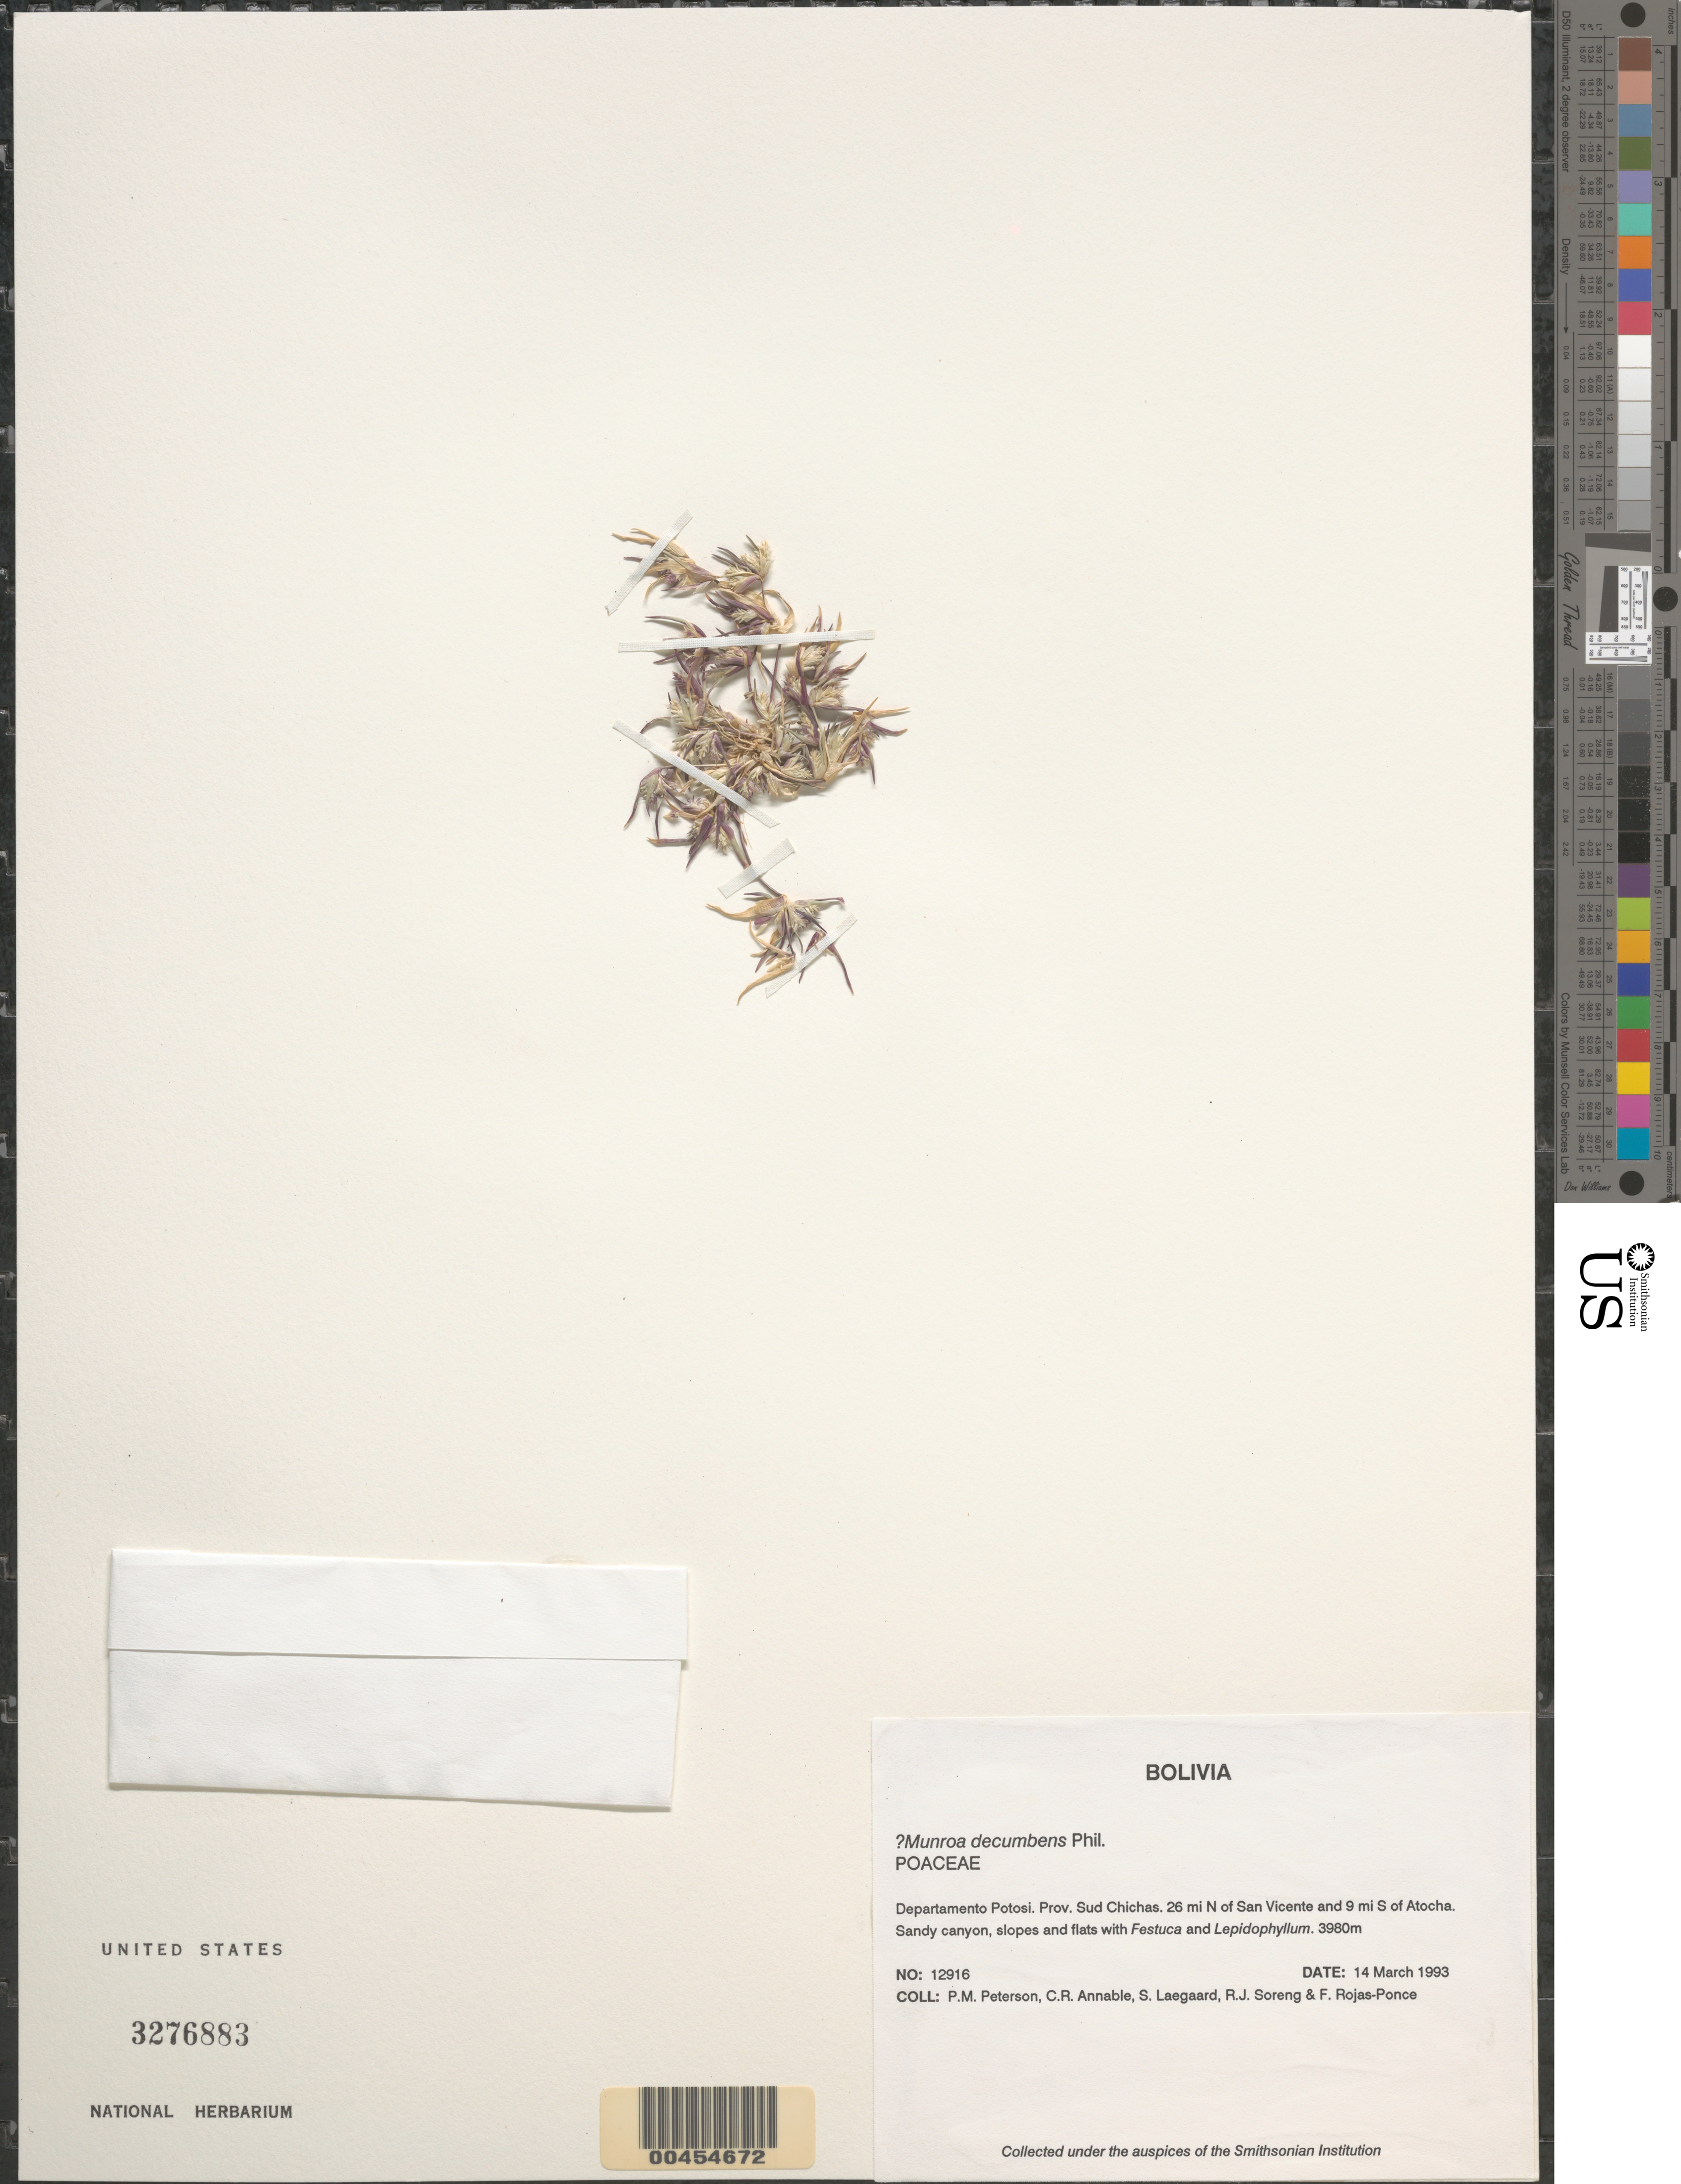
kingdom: Plantae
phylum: Tracheophyta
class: Liliopsida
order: Poales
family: Poaceae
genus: Munroa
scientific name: Munroa decumbens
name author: Phil.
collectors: P. M. Peterson, C. R. Annable, S. Lægaard, R. J. Soreng & F. Rojas-Ponce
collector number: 12916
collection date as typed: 14 Mar 1993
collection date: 1993-03-14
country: Bolivia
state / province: Potosí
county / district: Sud Chichas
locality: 26 mi N of San Vicente and 9 mi S of Atocha.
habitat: Sandy canyon, slopes and flats with Festuca and Lepidophyllum.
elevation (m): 3980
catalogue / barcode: US 3276883